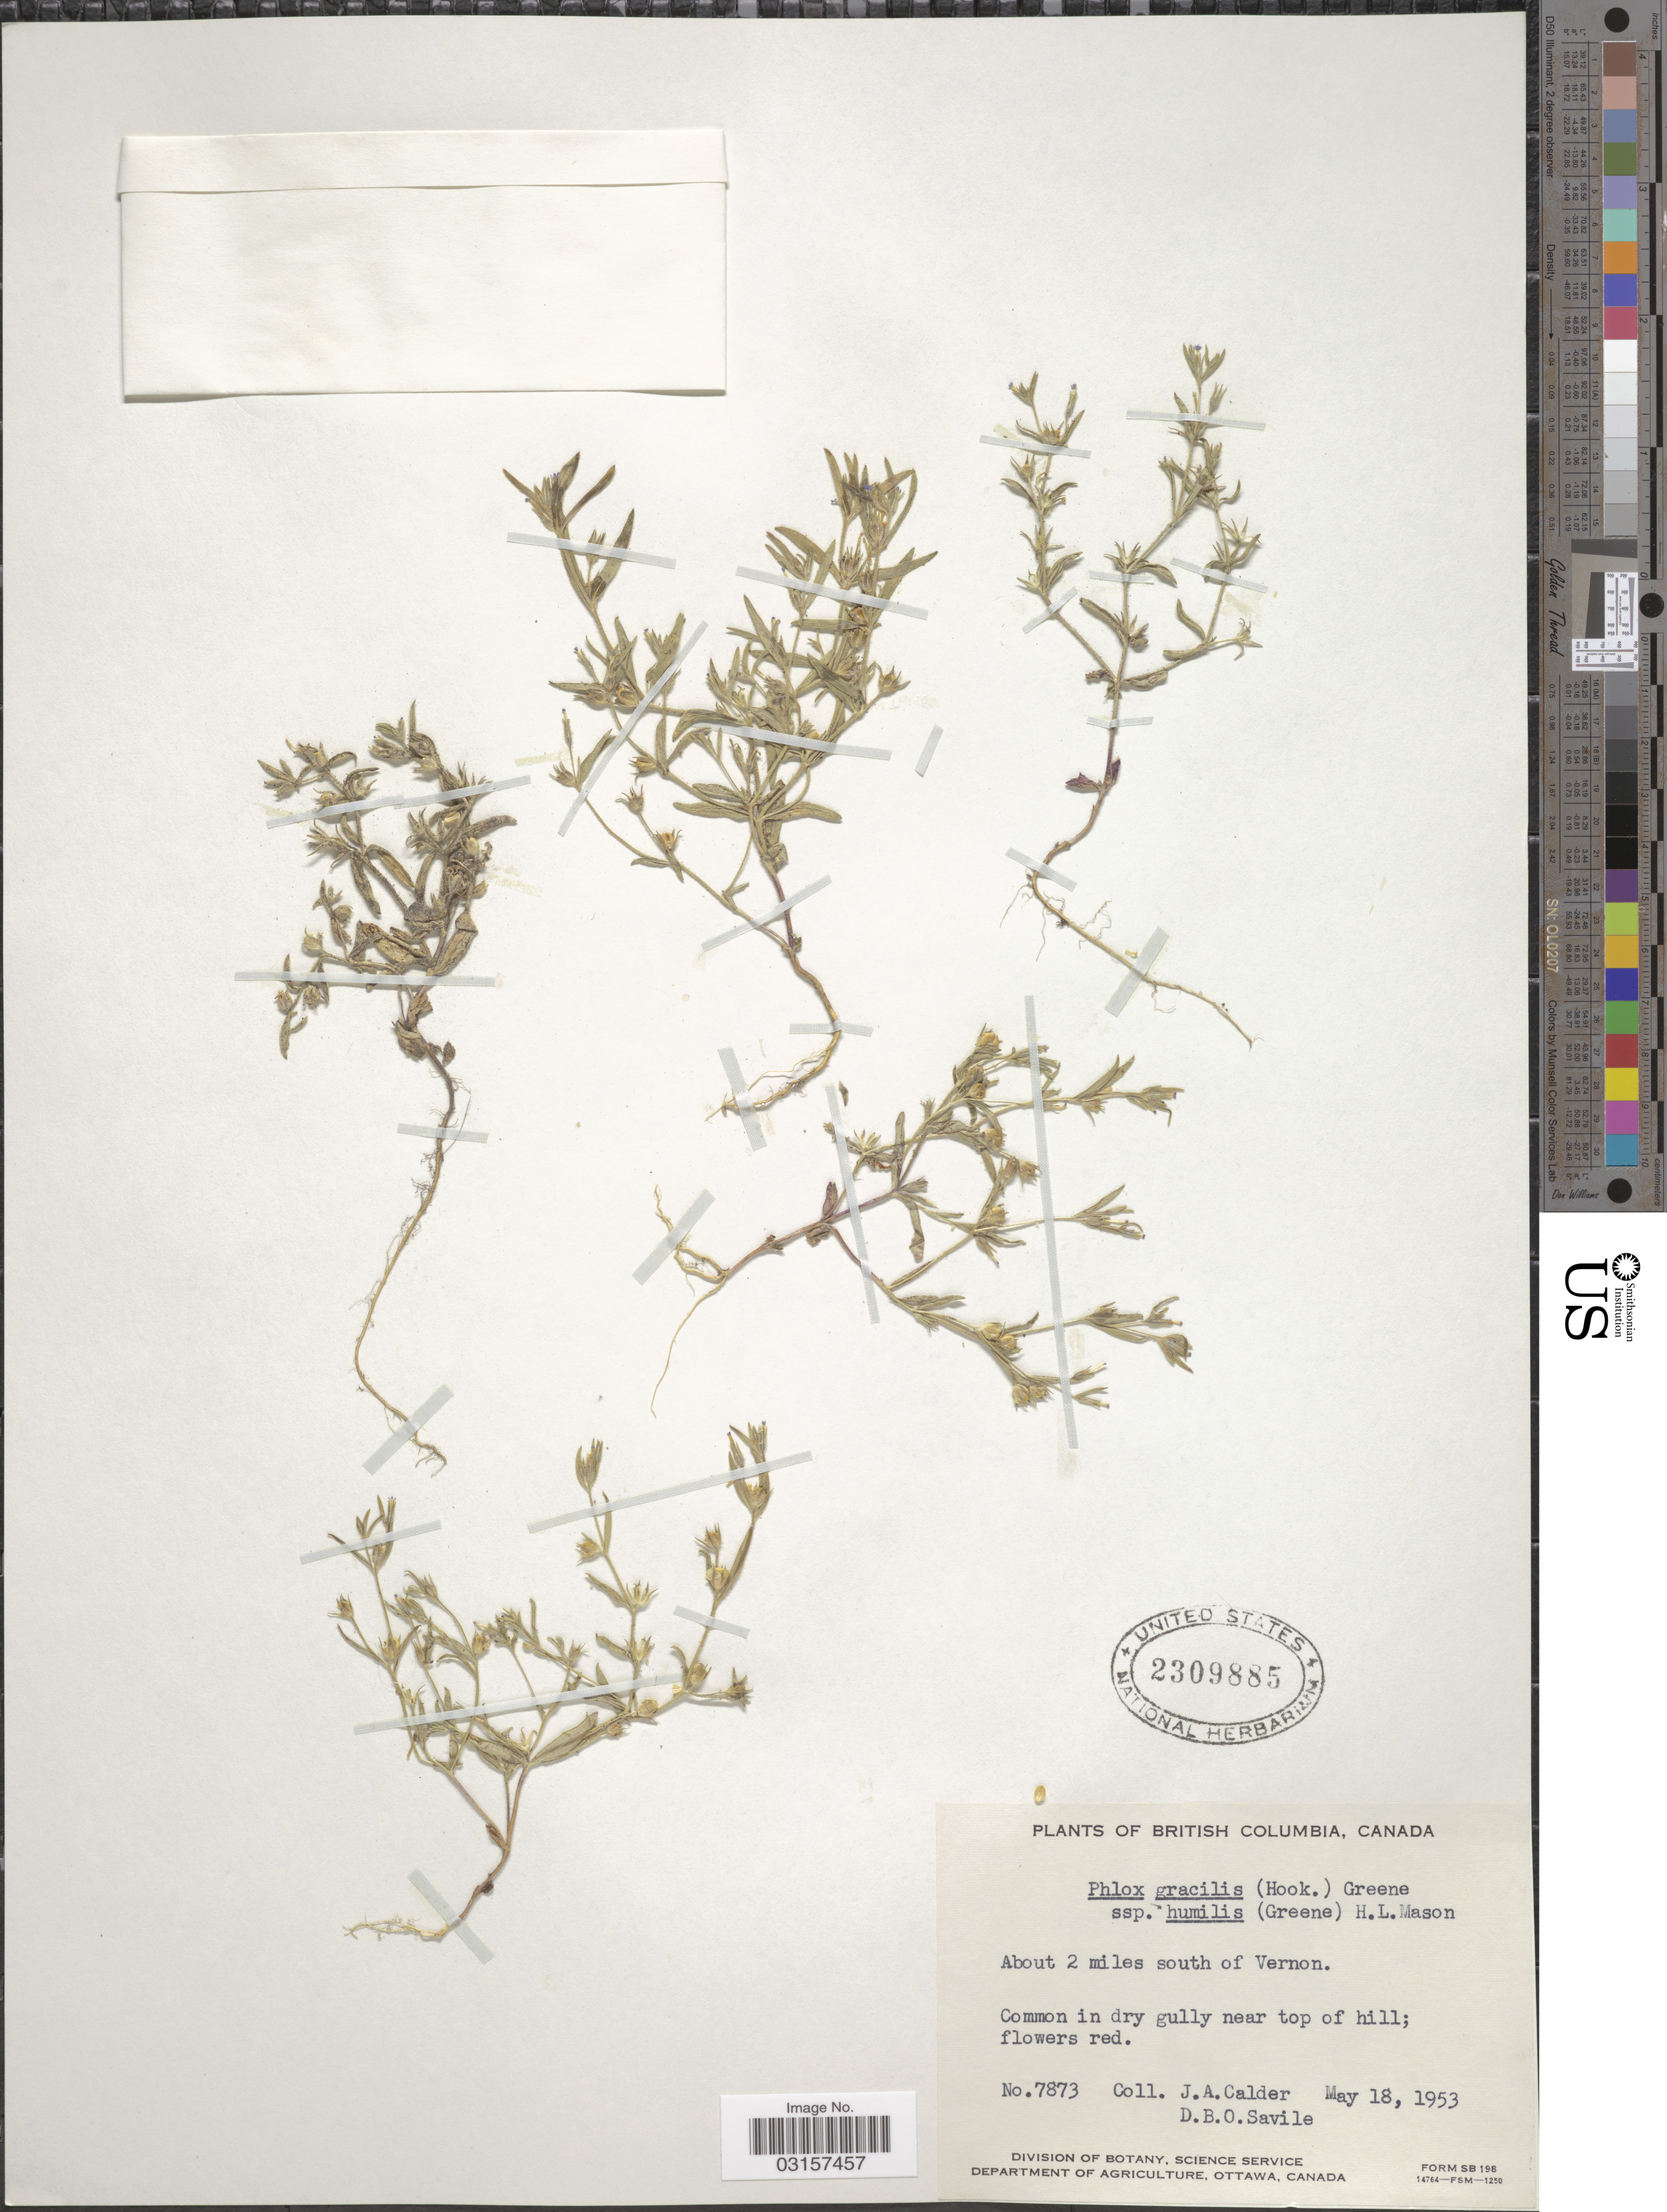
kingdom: Plantae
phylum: Tracheophyta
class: Magnoliopsida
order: Ericales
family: Polemoniaceae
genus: Microsteris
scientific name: Microsteris gracilis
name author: (Hook.) Greene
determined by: (US) Smithsonian Institution - National Museum of Natural History - Department of Botany (UNITED STATES)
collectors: J. A. Calder & D. Savile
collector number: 7873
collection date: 1953-05-08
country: Canada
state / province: British Columbia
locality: About 2 miles south of Vernon.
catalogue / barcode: US 2309885